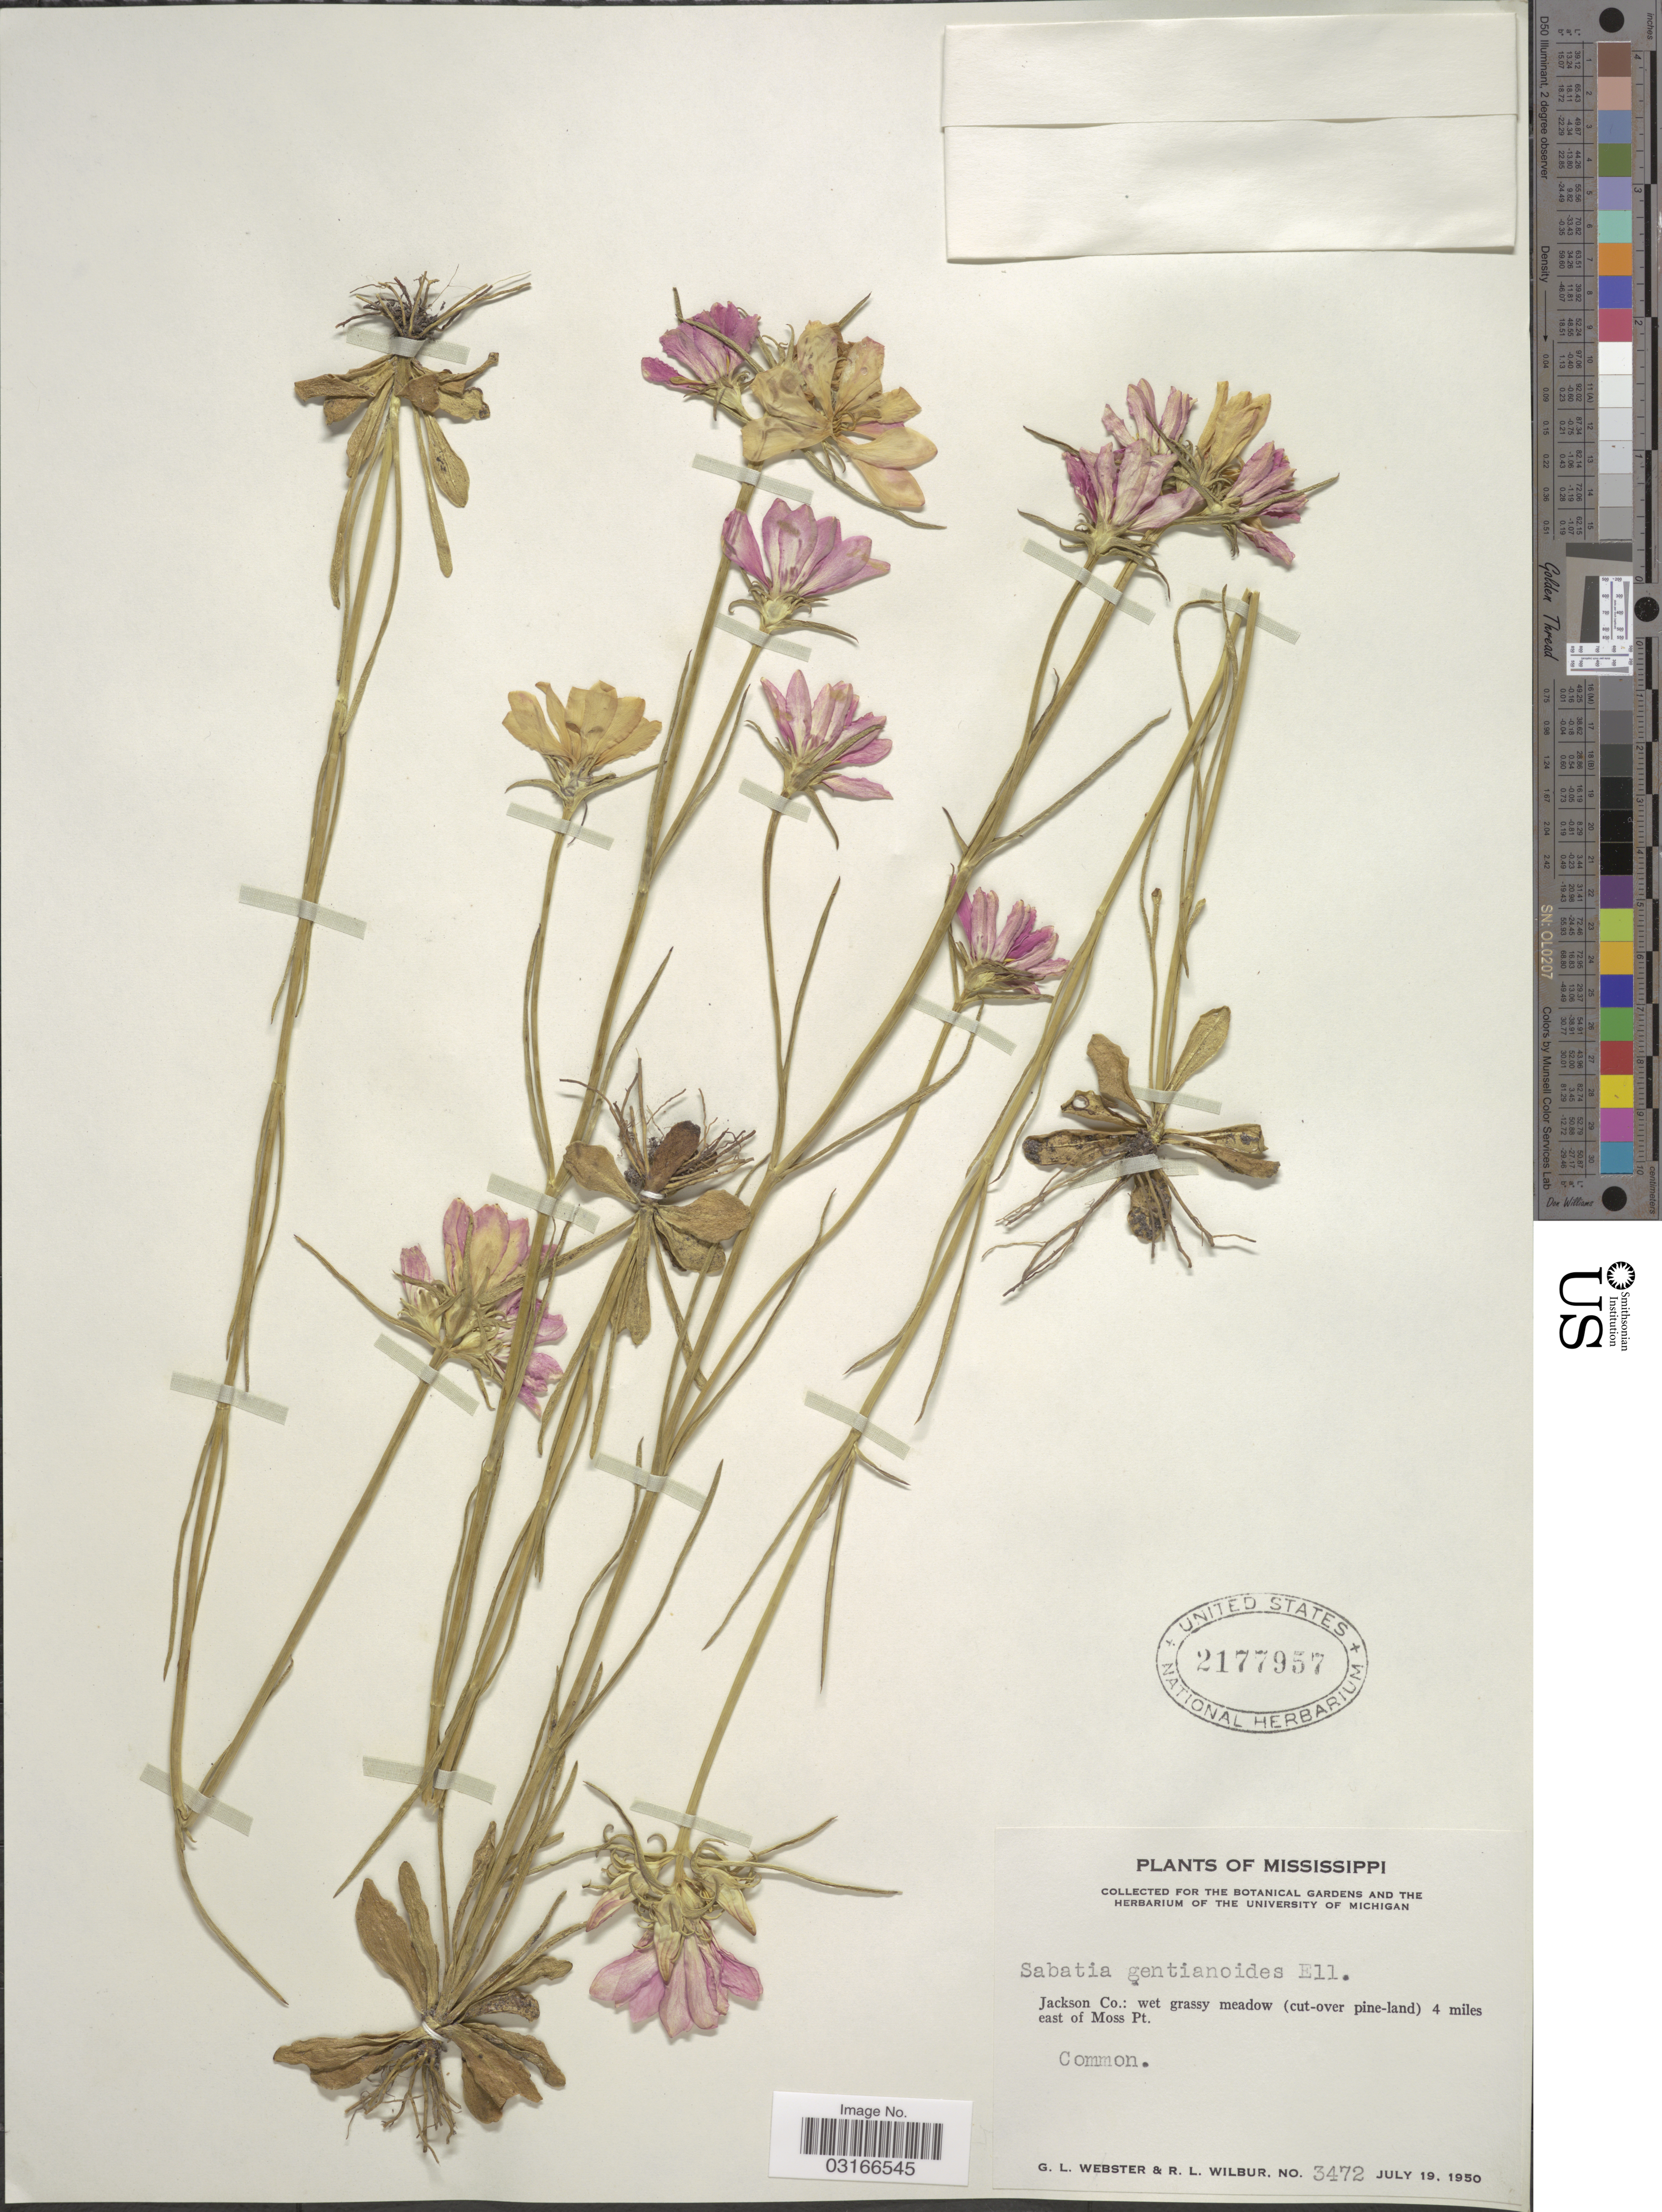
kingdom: Plantae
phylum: Tracheophyta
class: Magnoliopsida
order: Gentianales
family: Gentianaceae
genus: Sabatia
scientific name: Sabatia gentianoides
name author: Elliott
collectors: G. L. Webster & R. L. Wilbur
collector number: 3472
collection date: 1950-07-19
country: United States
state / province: Mississippi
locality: Jackson Co.: wet grassy meadow (cut-over pine-land) 4 miles east of Moss Pt.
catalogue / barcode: US 2177957